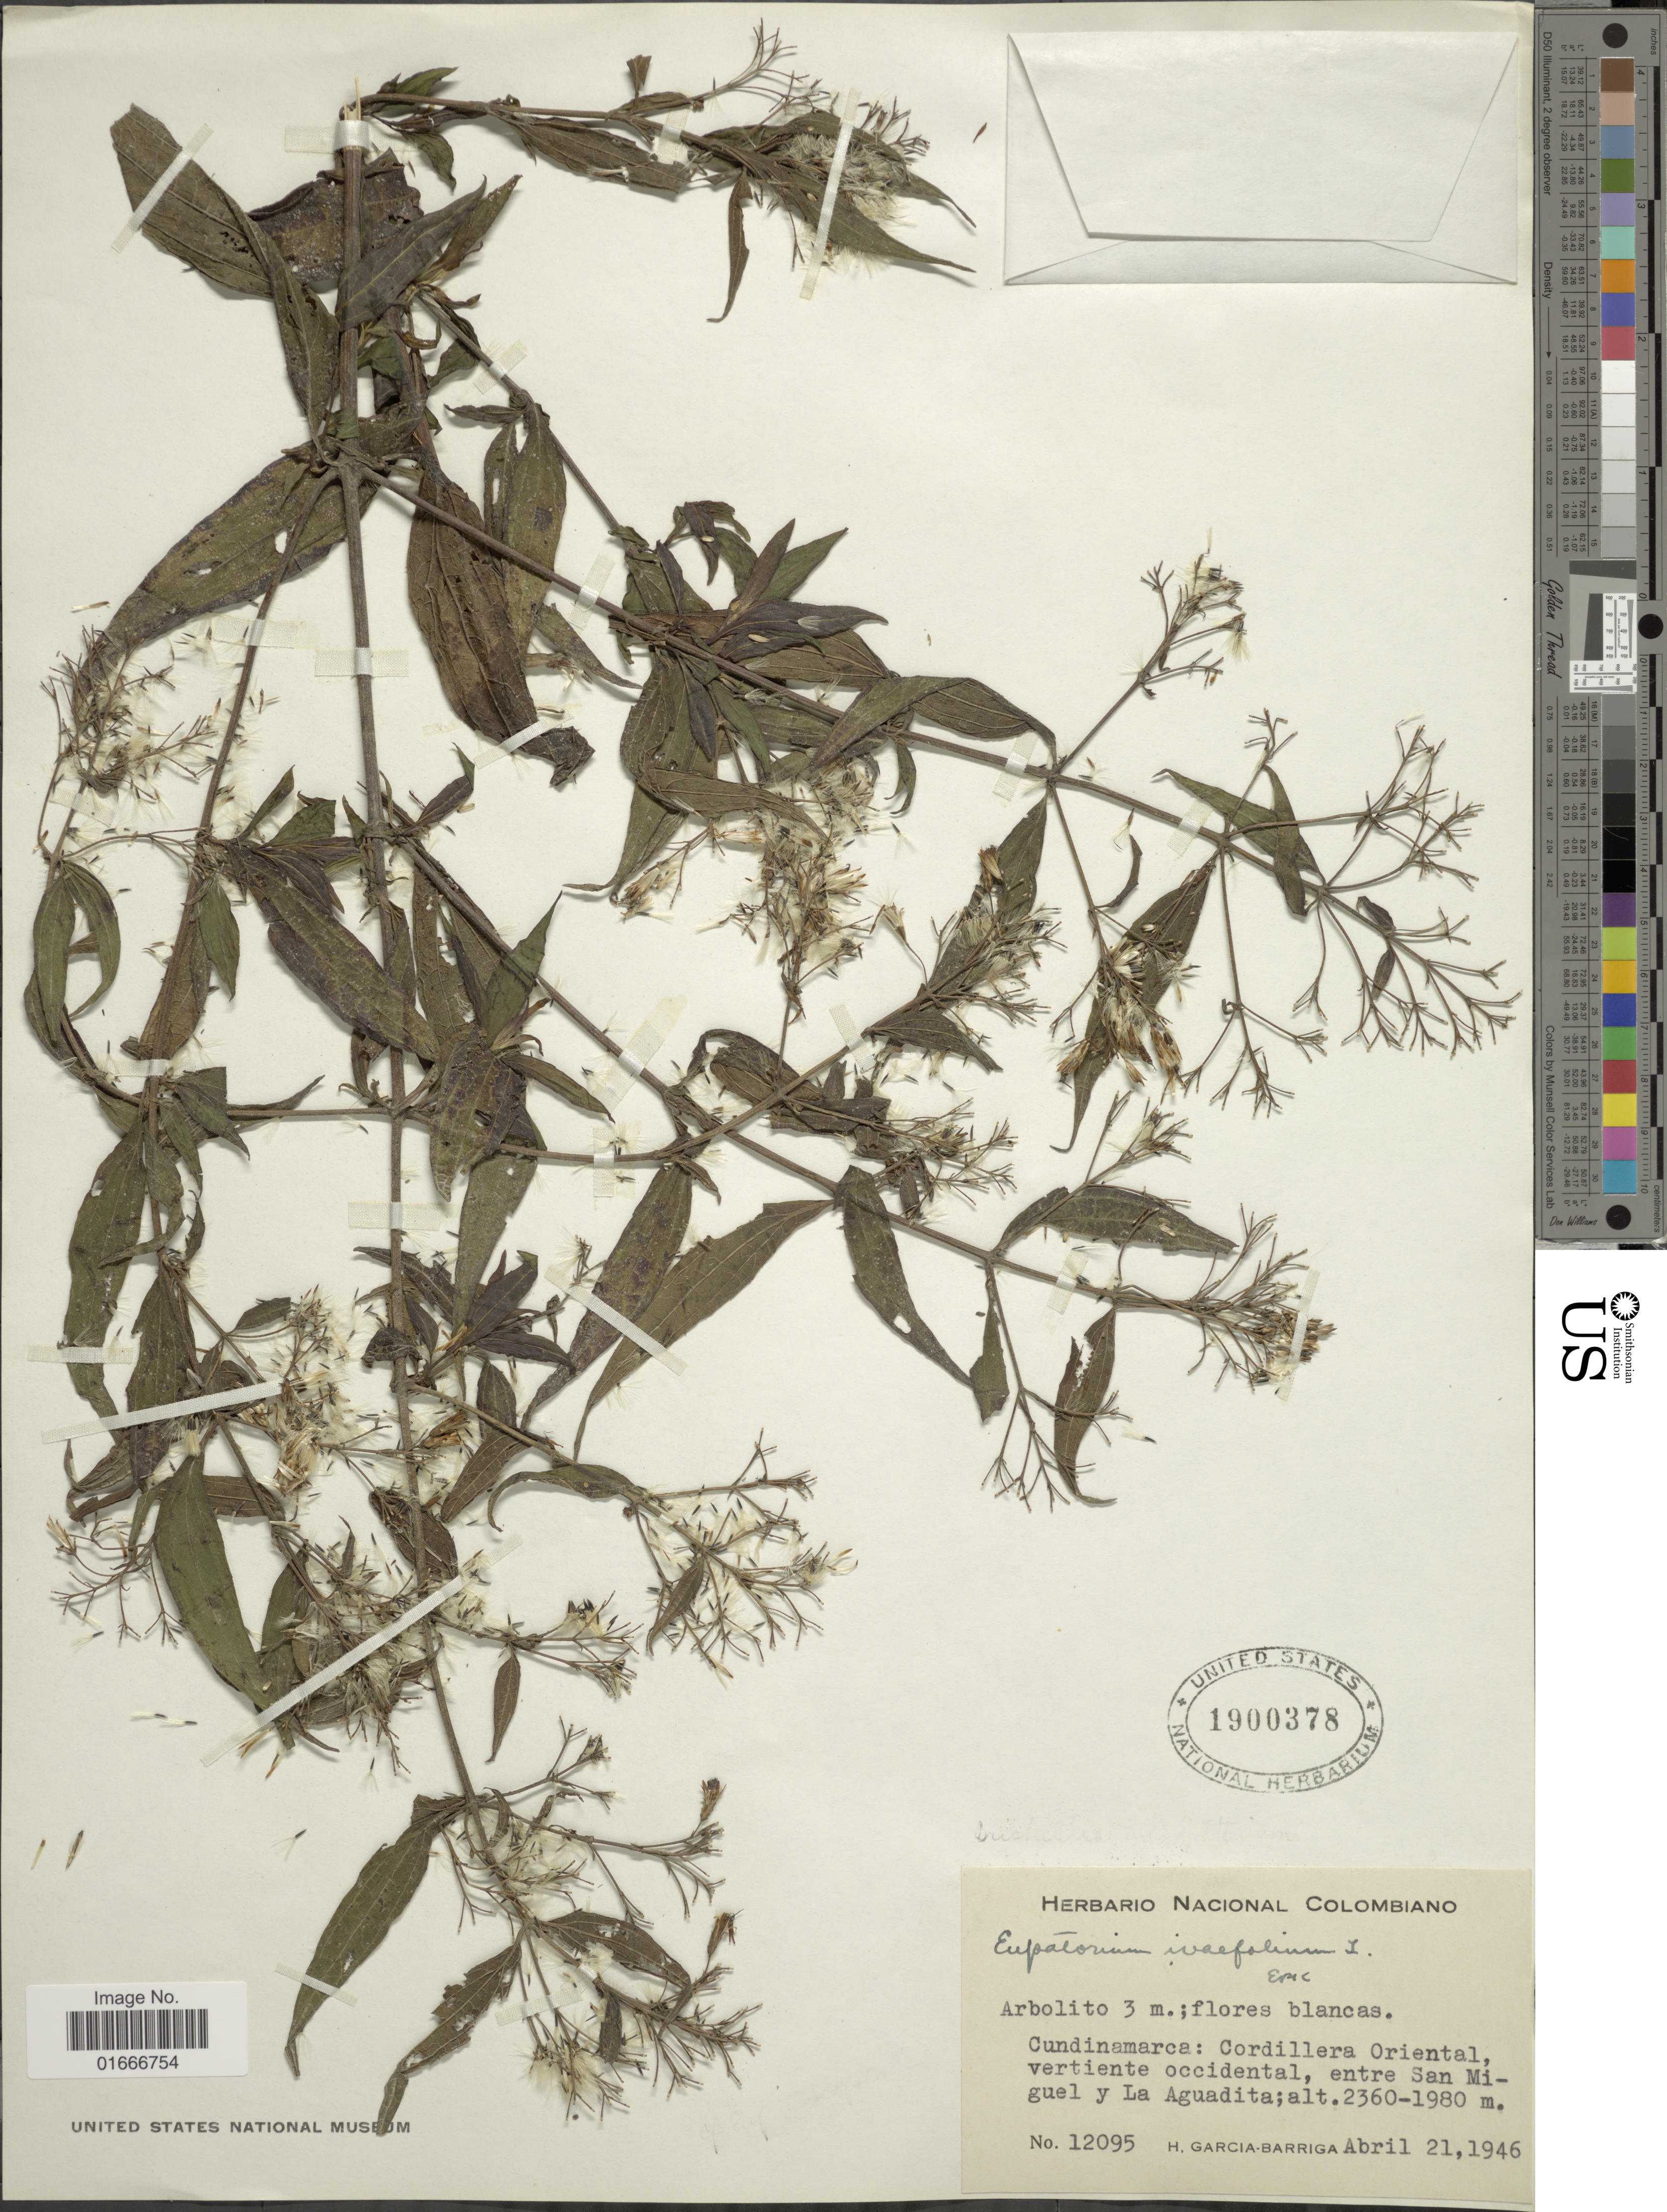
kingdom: Plantae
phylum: Tracheophyta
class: Magnoliopsida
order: Asterales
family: Asteraceae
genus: Chromolaena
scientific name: Chromolaena subscandens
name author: (Hieron.) R.M. King & H. Rob.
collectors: H. García Barriga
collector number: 12095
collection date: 1946-04-21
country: Colombia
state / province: Cundinamarca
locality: Cordillera Oriental, vertiente occidental, entre San Miguel y La Aguadita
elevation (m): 1980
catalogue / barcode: US 1900378